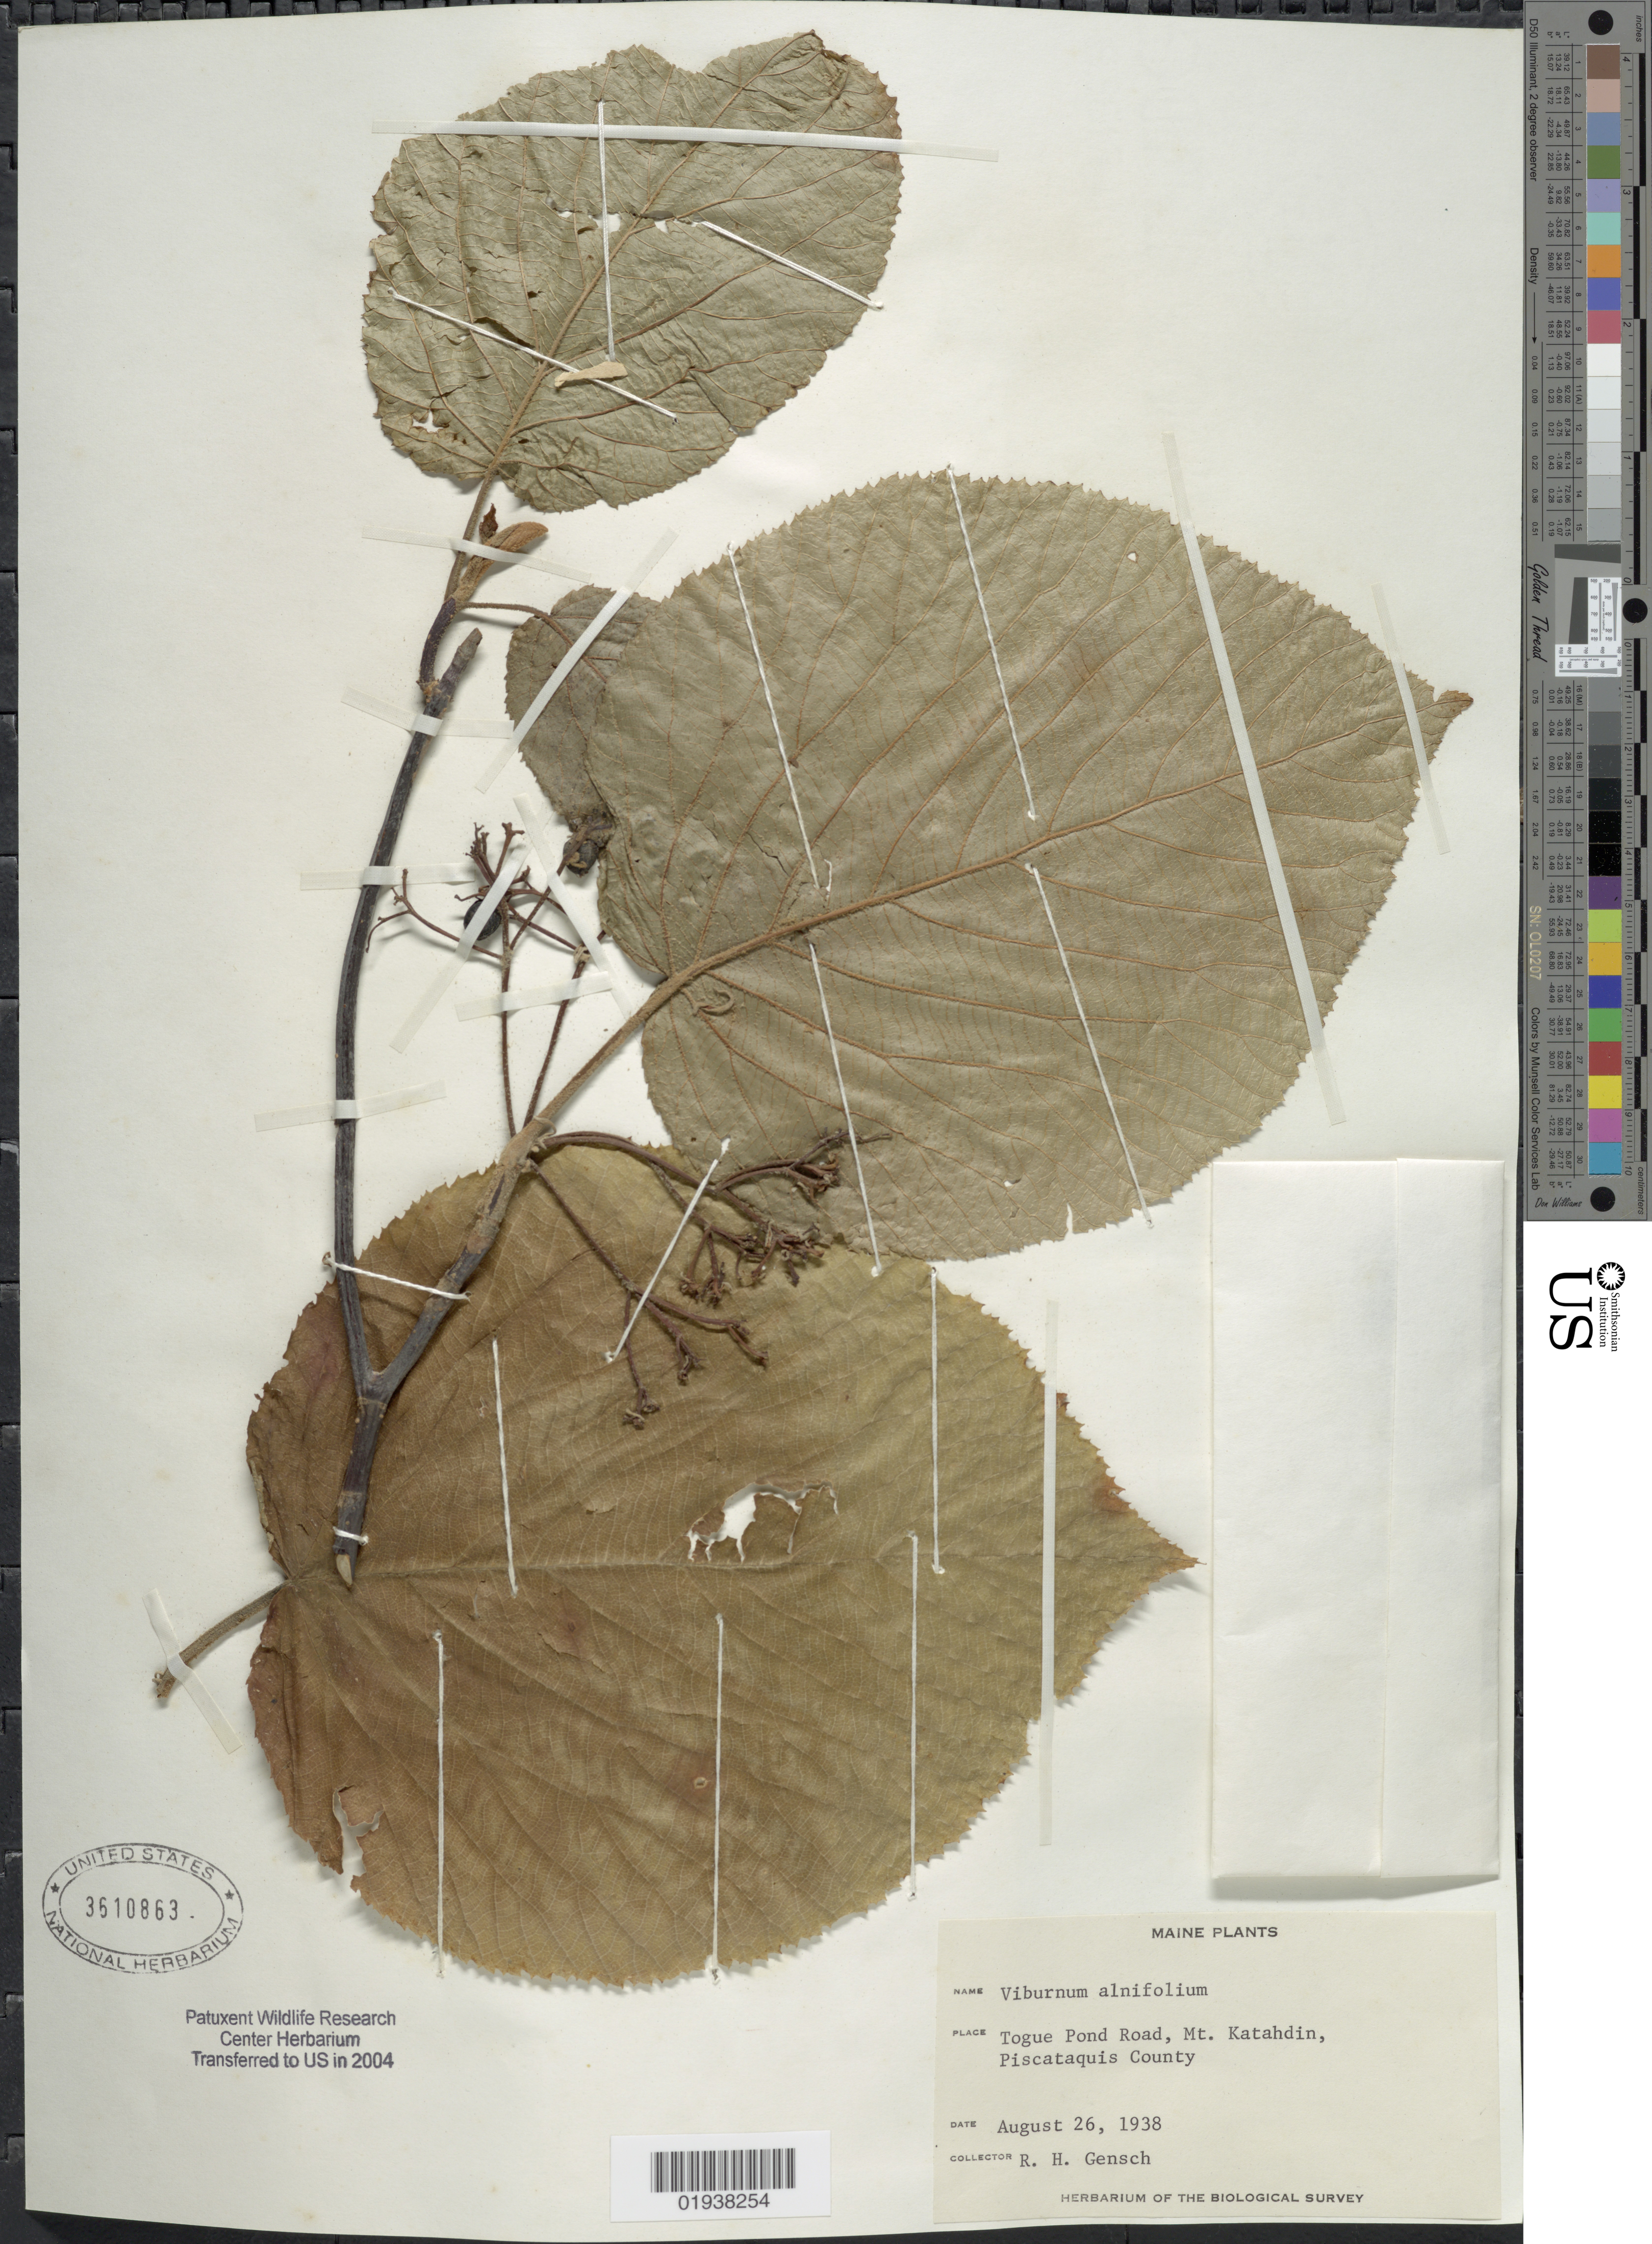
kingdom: Plantae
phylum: Tracheophyta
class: Magnoliopsida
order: Dipsacales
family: Viburnaceae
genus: Viburnum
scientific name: Viburnum alnifolium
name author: Marshall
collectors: R. Gensch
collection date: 1938-08-26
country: United States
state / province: Maine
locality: Togue Pond Road, Mt. Katahdin, Piscataquis County.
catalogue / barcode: US 3610863